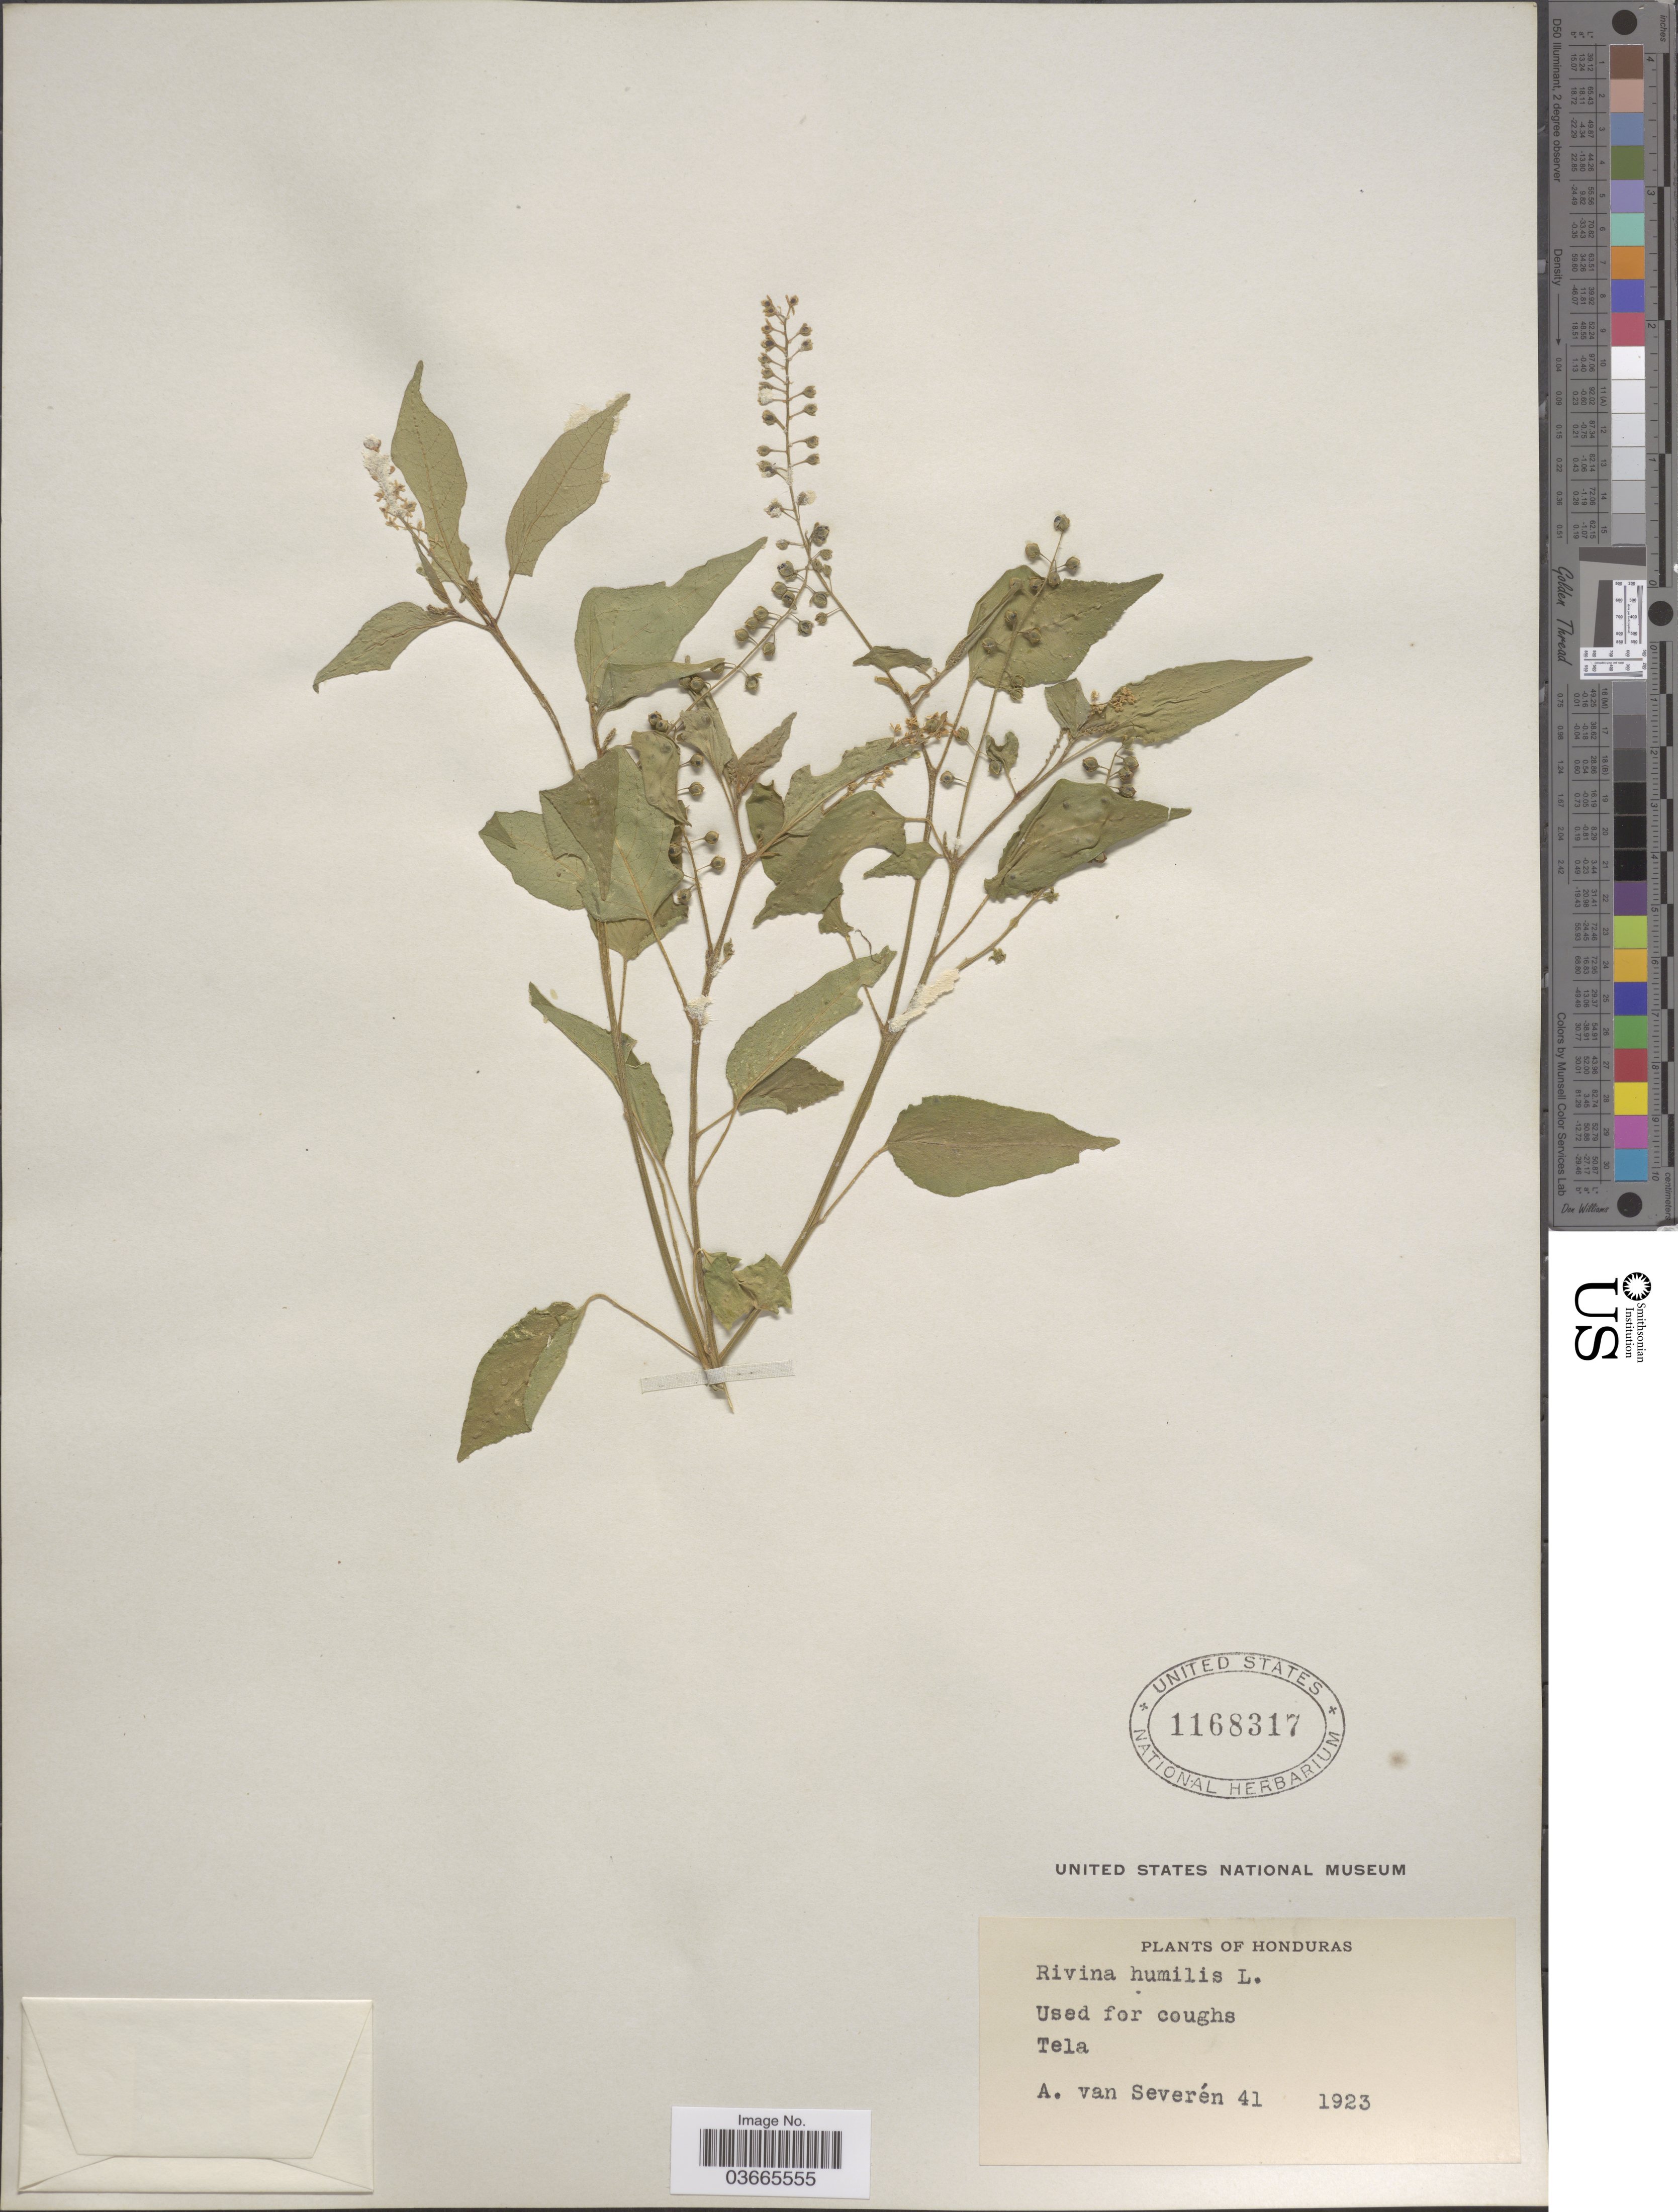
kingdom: Plantae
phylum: Tracheophyta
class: Magnoliopsida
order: Caryophyllales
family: Phytolaccaceae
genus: Rivina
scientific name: Rivina humilis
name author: L.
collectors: A. Van Severen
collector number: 41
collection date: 1923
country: Honduras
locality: Tela.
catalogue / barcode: US 1168317